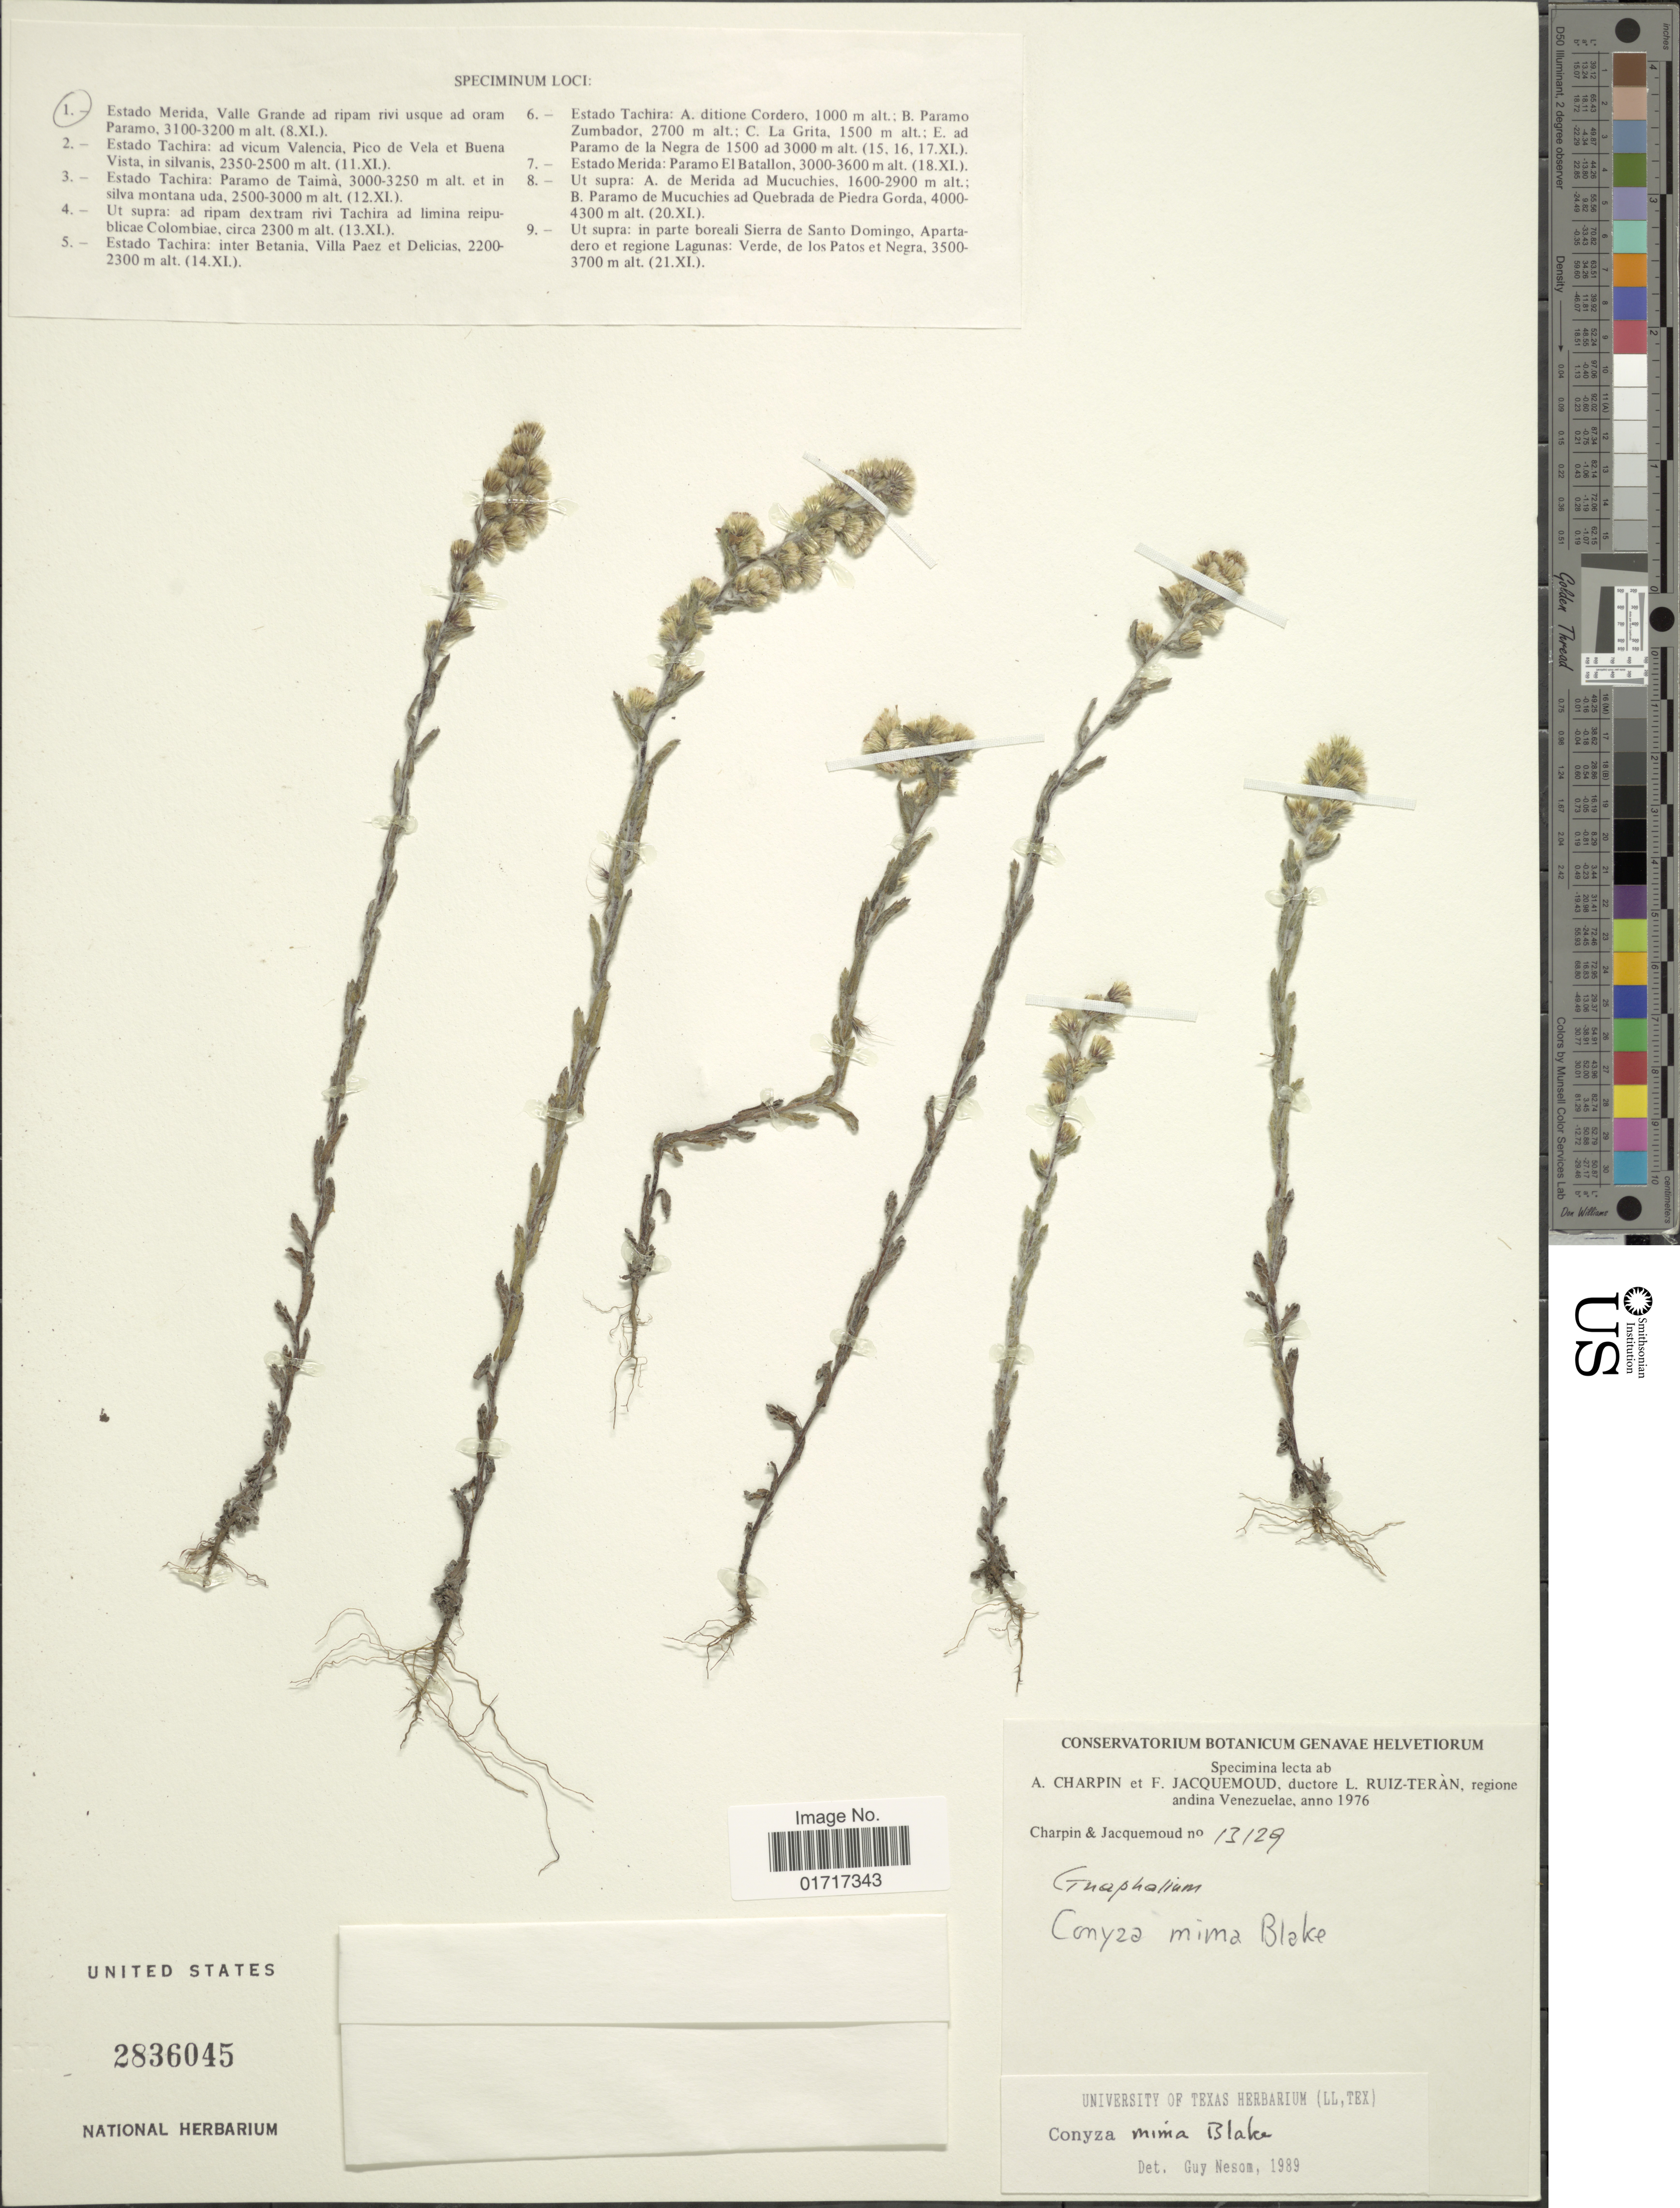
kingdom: Plantae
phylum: Tracheophyta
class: Magnoliopsida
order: Asterales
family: Asteraceae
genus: Conyza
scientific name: Conyza mima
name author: S.F. Blake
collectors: A. Charpin, F. Jacquemoud & L. E. Ruíz-Terán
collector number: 13129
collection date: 1976-11-08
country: Venezuela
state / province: Mérida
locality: Estado Merida, valle Grande ad ripam rivi ad oram Paramo.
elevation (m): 3100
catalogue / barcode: US 2836045